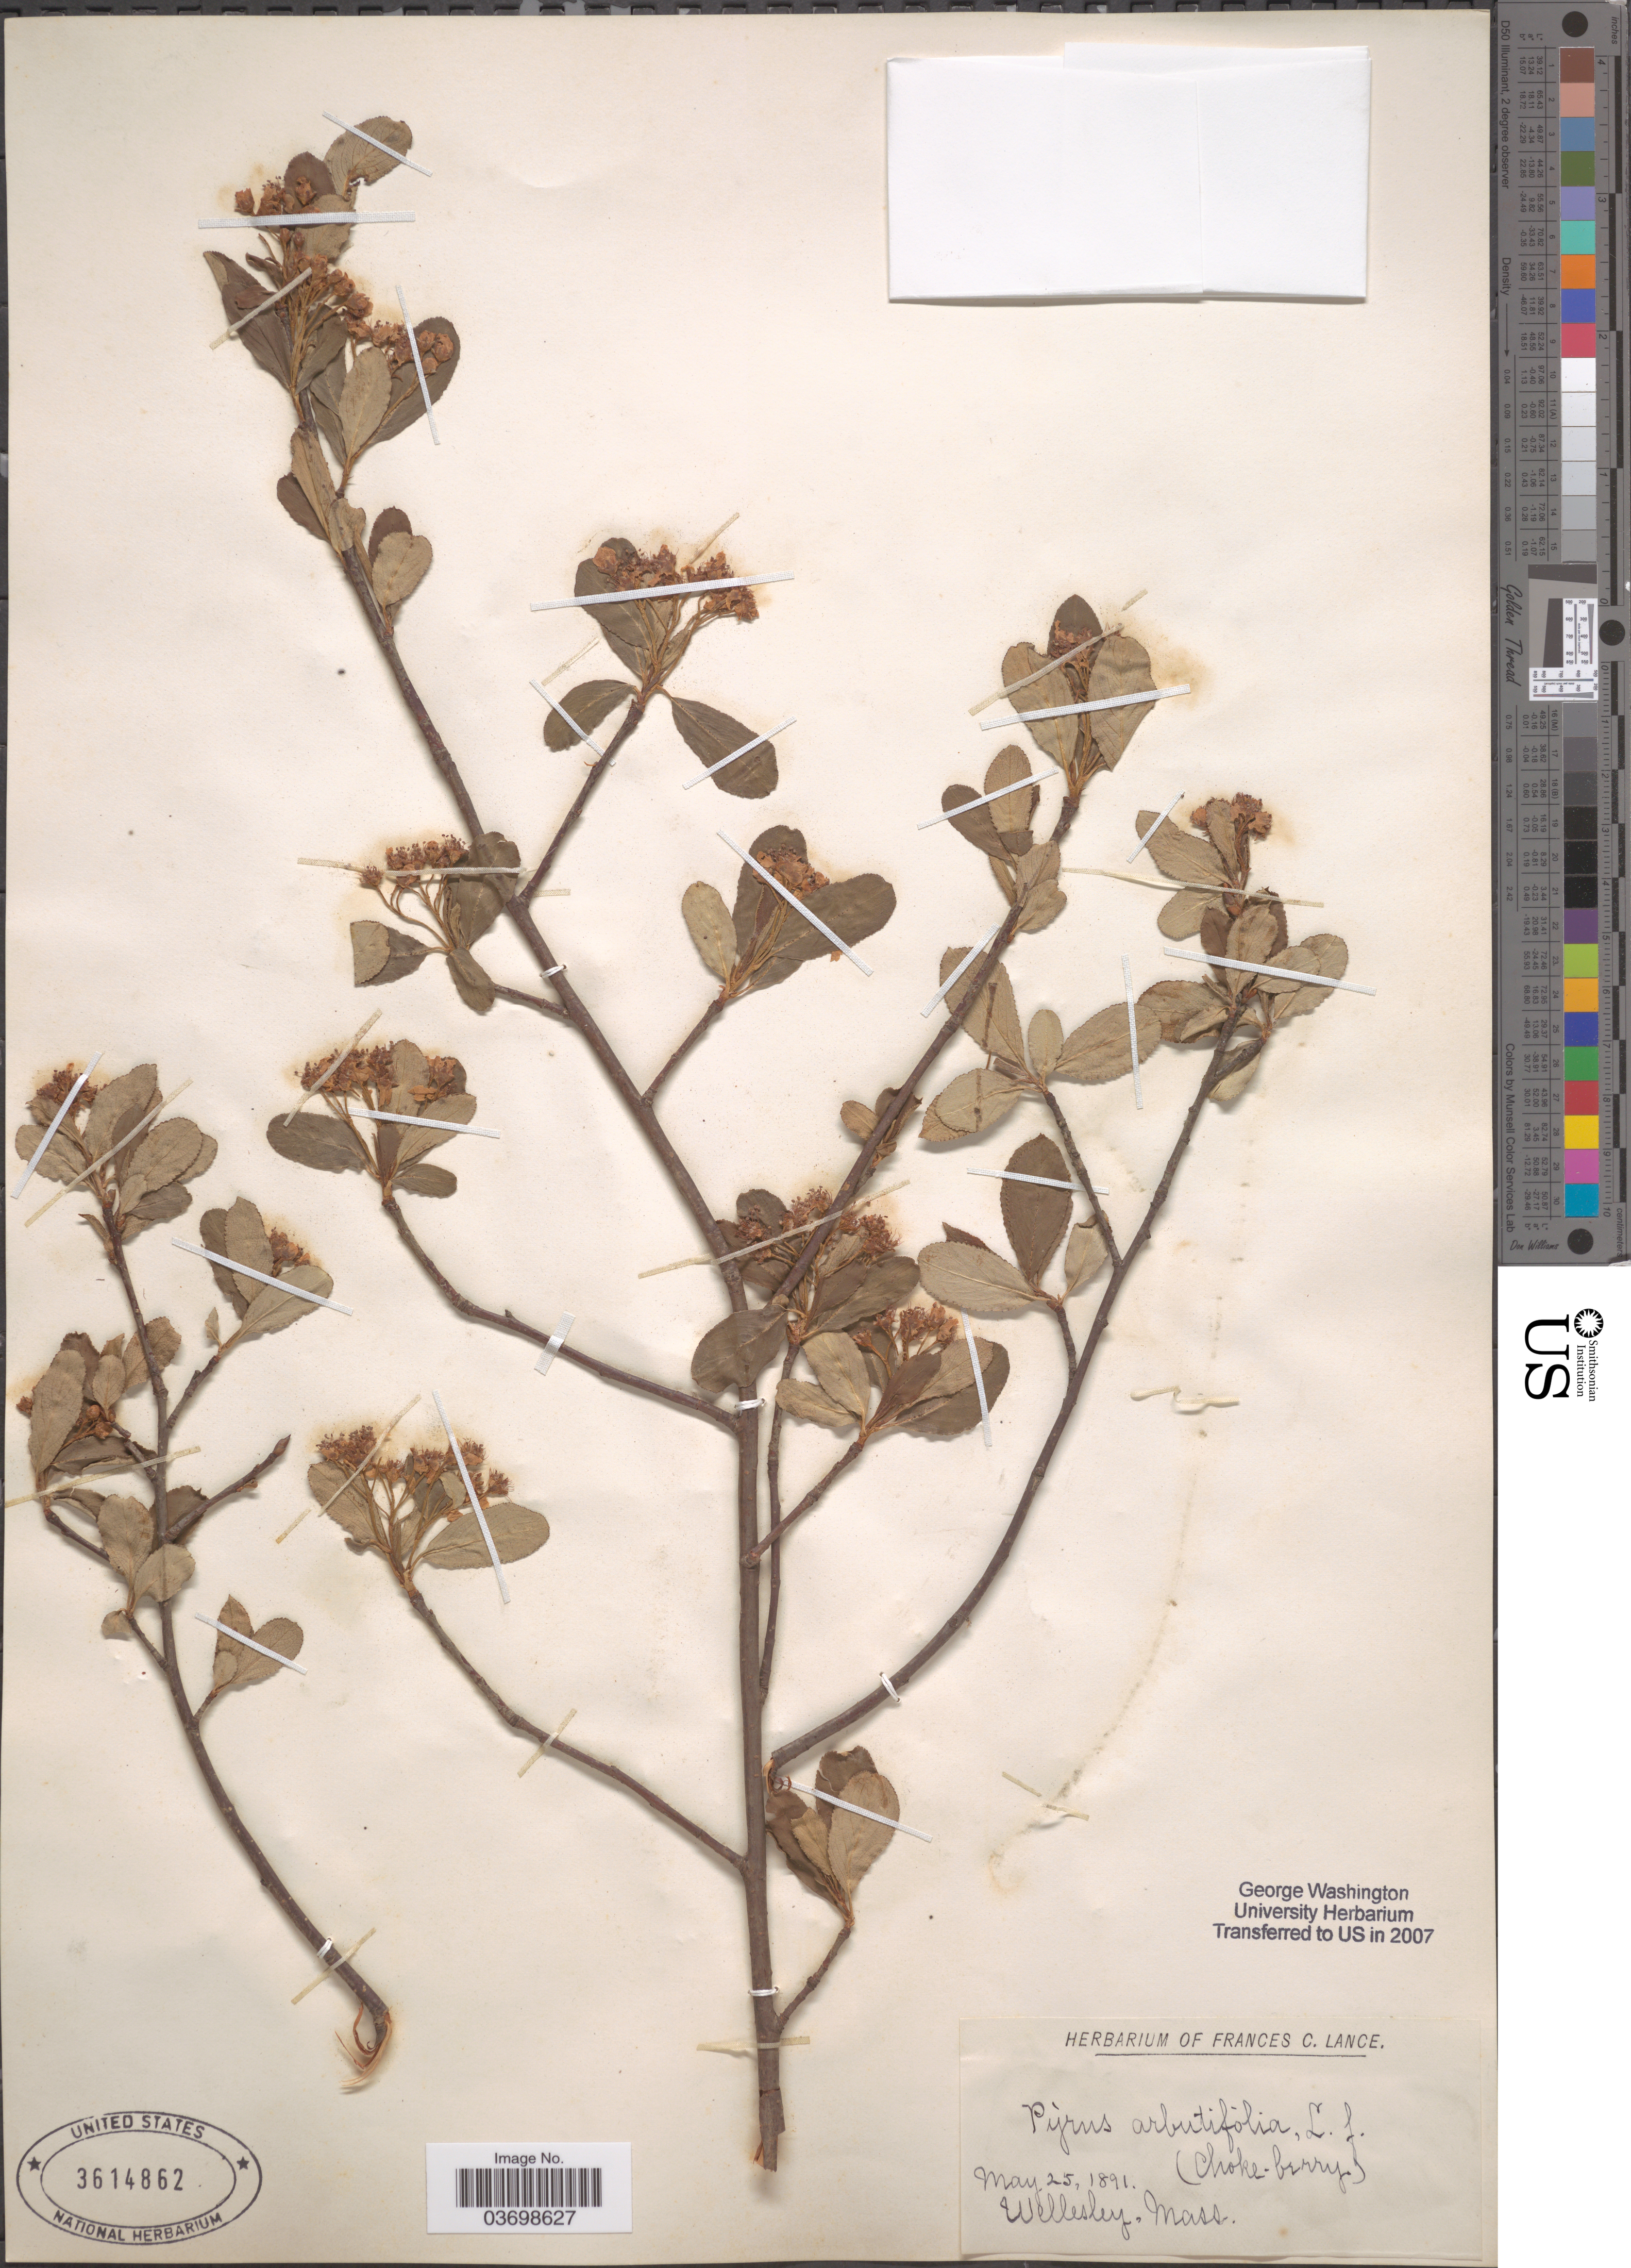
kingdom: Plantae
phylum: Tracheophyta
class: Magnoliopsida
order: Rosales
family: Rosaceae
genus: Aronia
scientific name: Aronia melanocarpa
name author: (Michx.) Elliott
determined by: Strong, M. T., (US), Smithsonian Institution - National Museum of Natural History (UNITED STATES)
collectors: ex herb. Frances C. Lance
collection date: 1891-05-25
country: United States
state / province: Massachusetts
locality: Wellesley.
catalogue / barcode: US 3614862